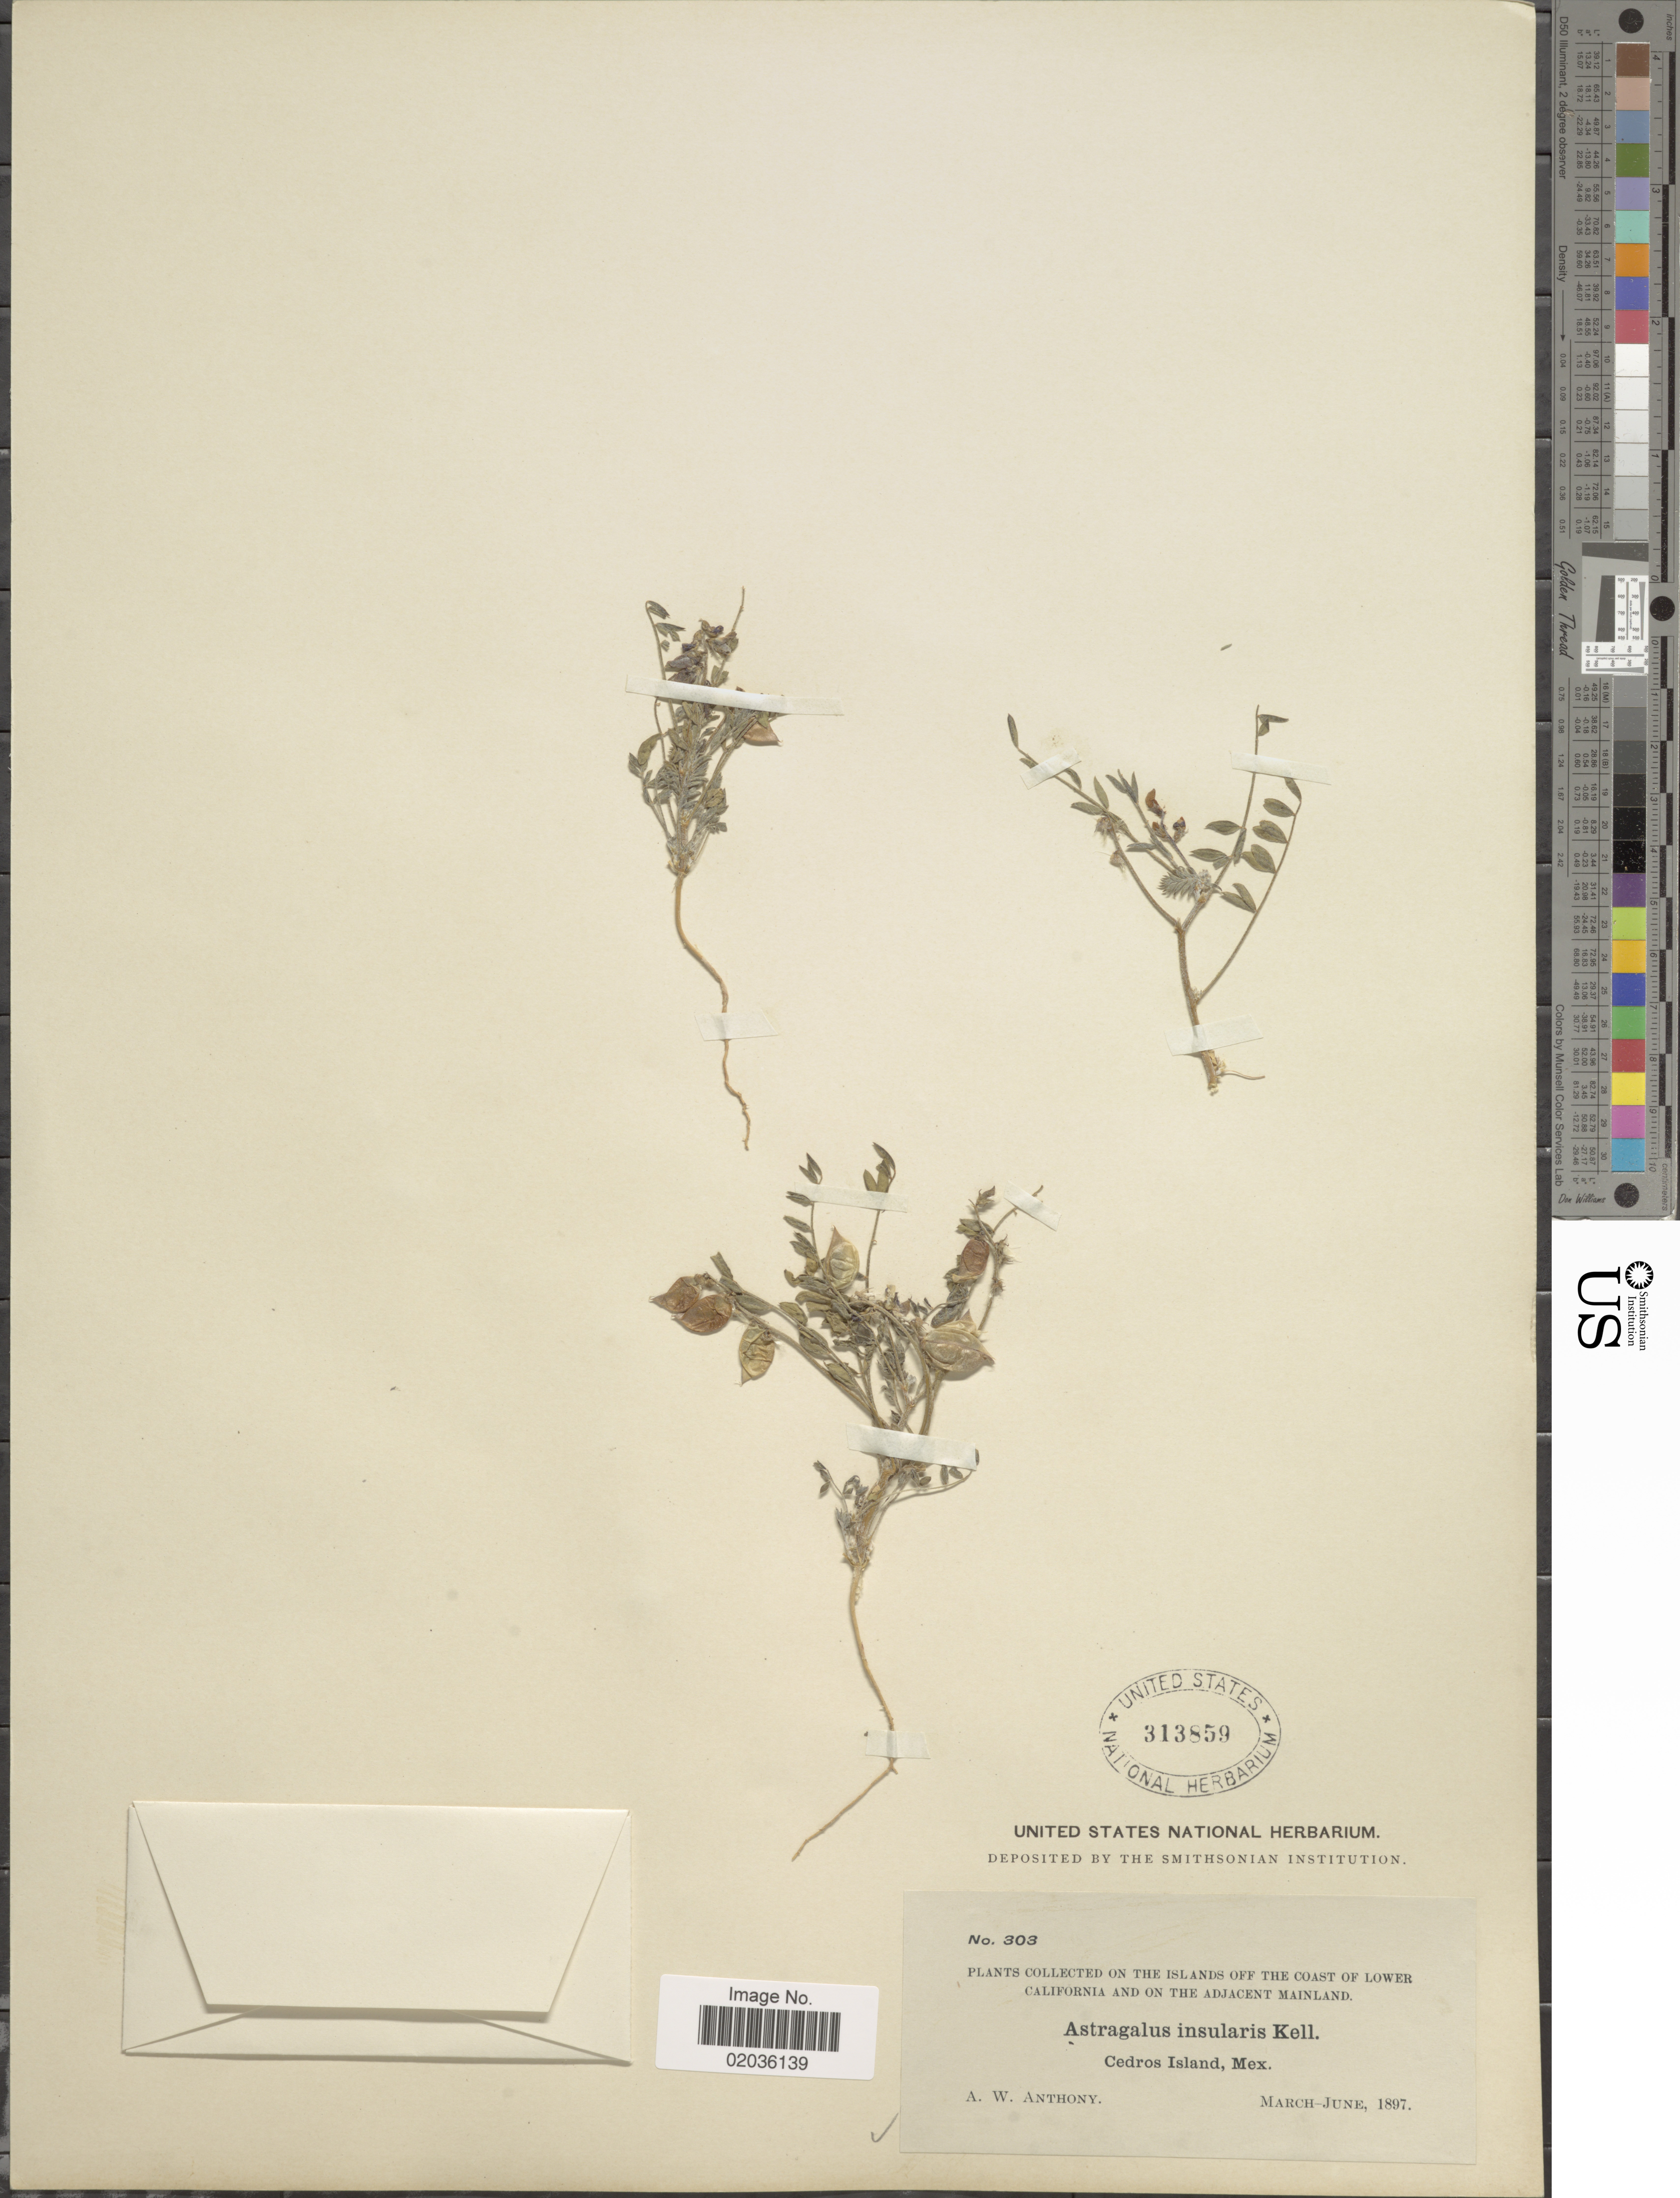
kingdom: Plantae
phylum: Tracheophyta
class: Magnoliopsida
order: Fabales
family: Fabaceae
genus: Astragalus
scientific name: Astragalus insularis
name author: Kellogg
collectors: A. W. Anthony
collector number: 303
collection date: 1897-03/1897-06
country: Mexico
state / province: Baja California Norte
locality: On the Islands off the Coast of Lower California and on the Adjacent Mainland, Cedros Island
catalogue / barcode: US 313859